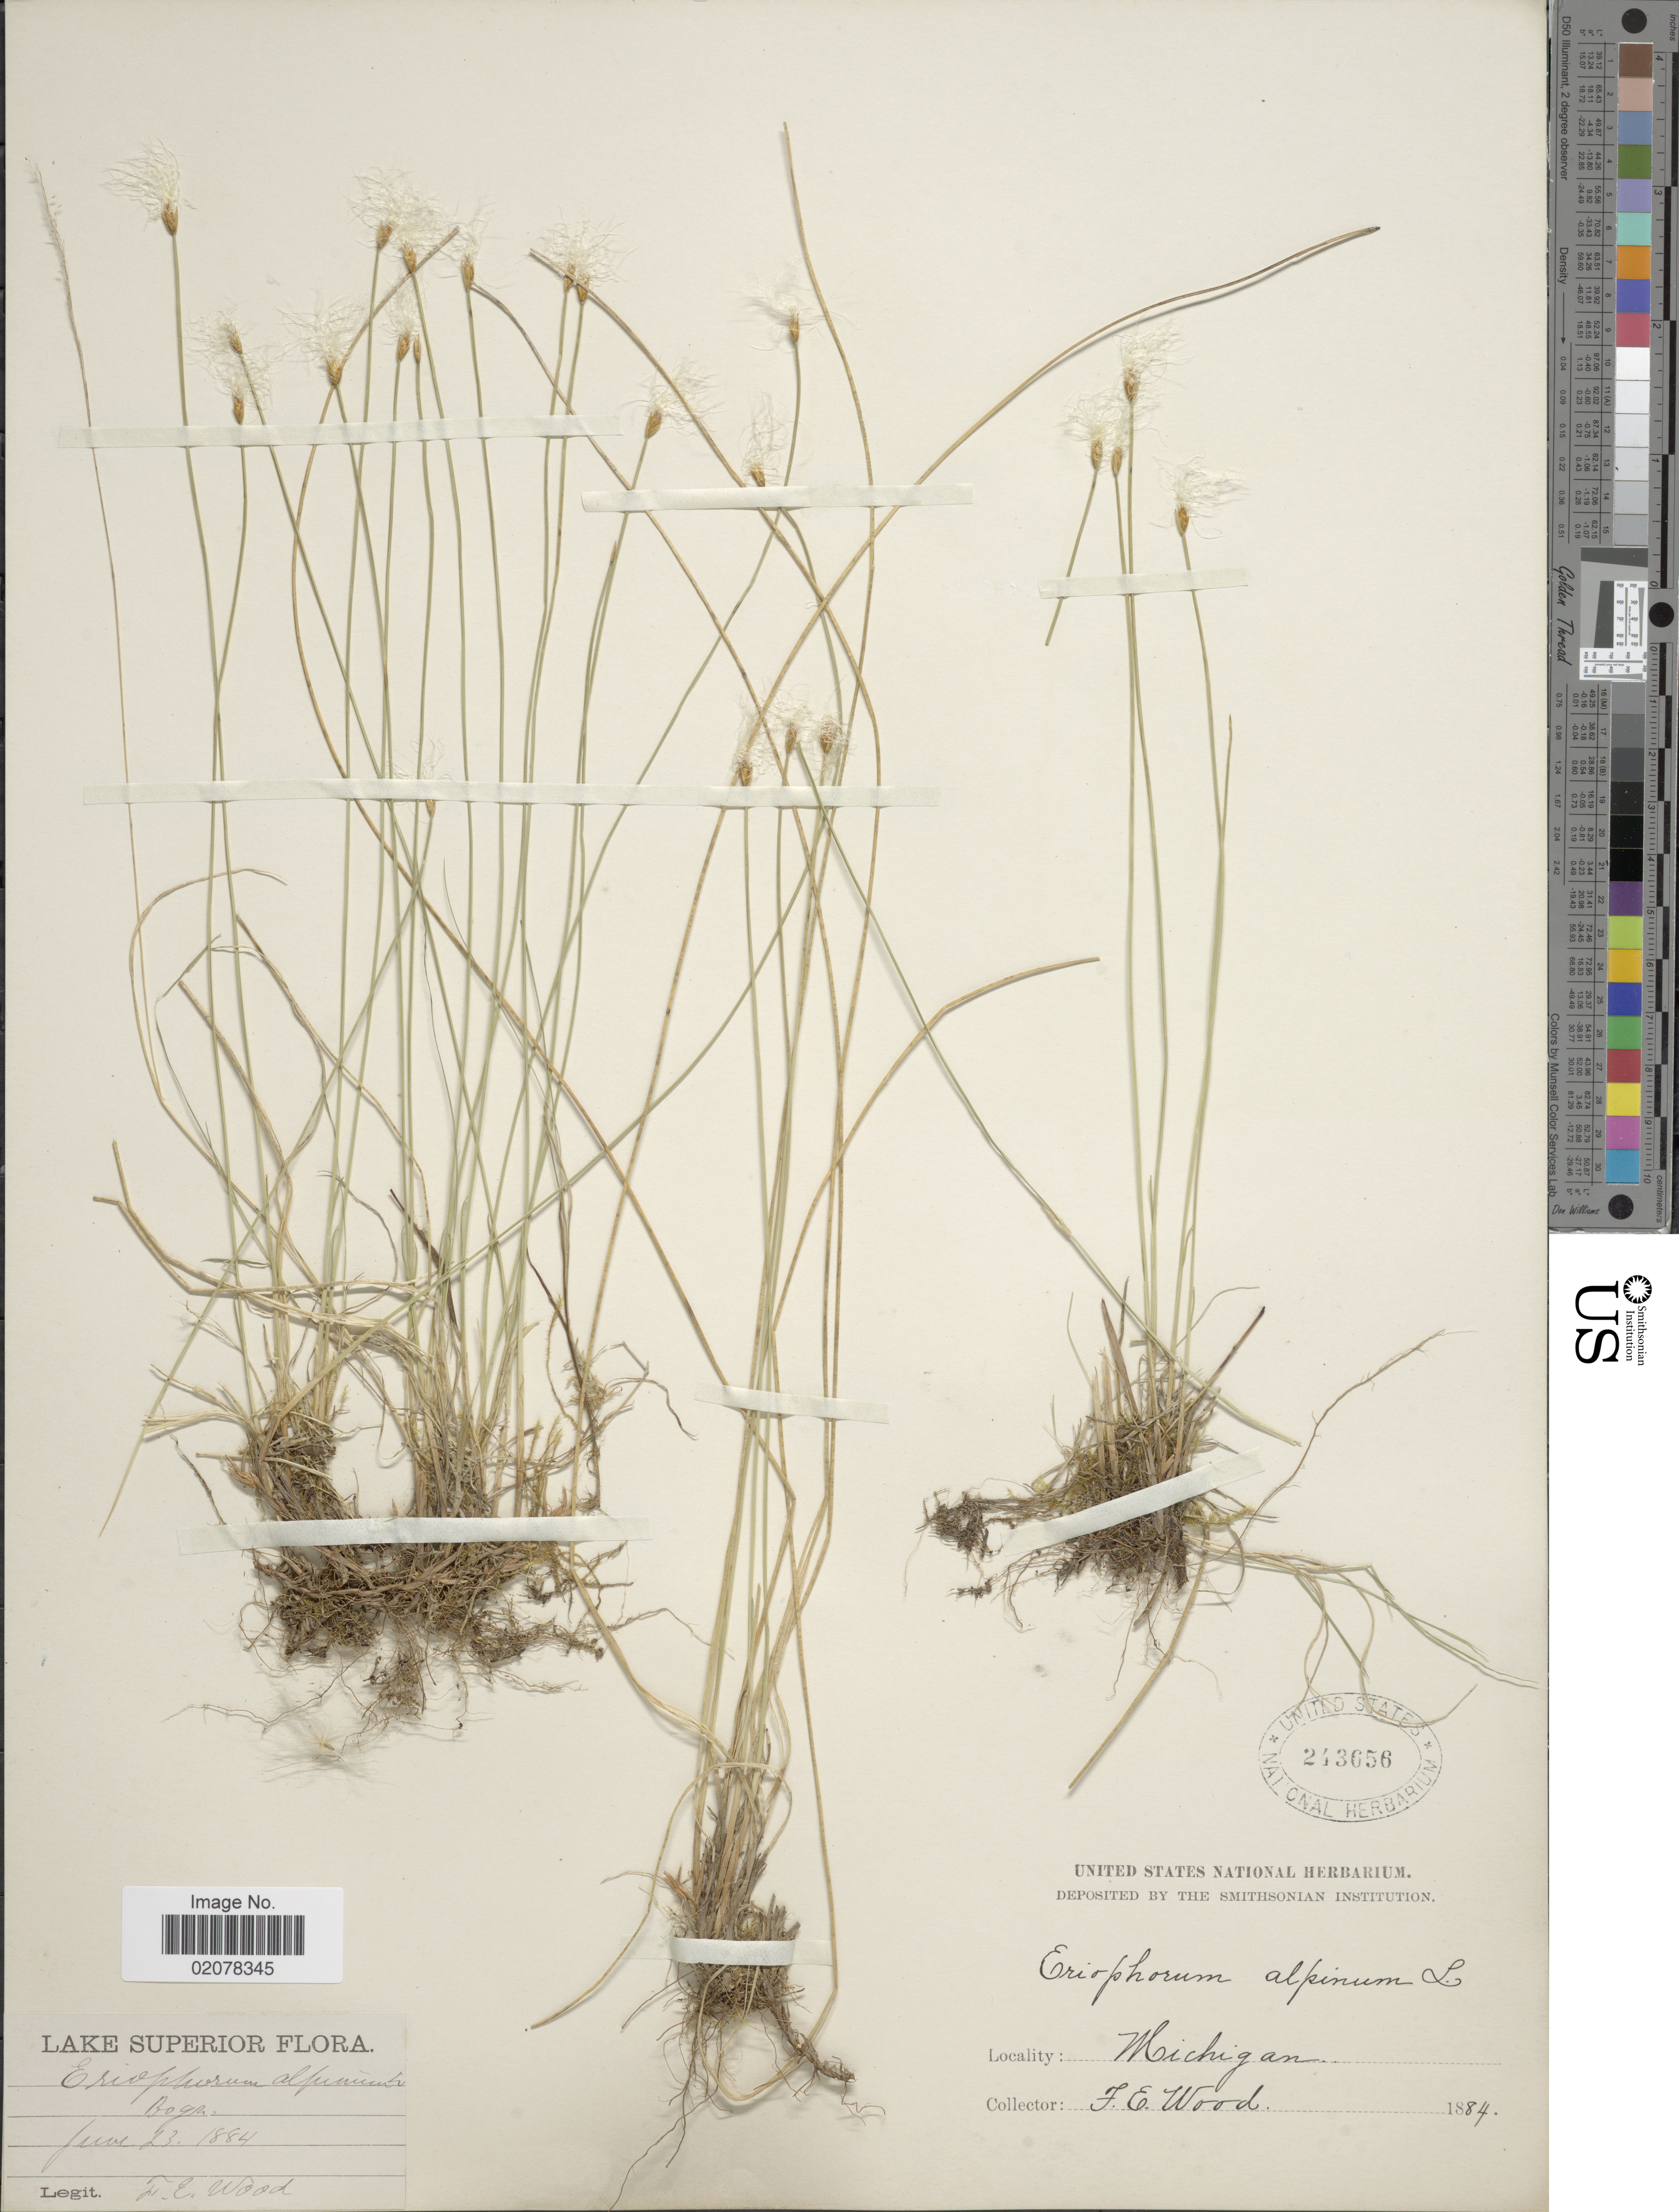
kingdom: Plantae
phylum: Tracheophyta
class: Liliopsida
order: Poales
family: Cyperaceae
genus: Trichophorum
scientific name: Trichophorum alpinum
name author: (L.) Pers.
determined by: Strong, M. T., (US), Smithsonian Institution - National Museum of Natural History (UNITED STATES)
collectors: F. Wood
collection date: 1884-06-23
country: United States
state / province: Michigan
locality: Lake Superior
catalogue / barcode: US 243656